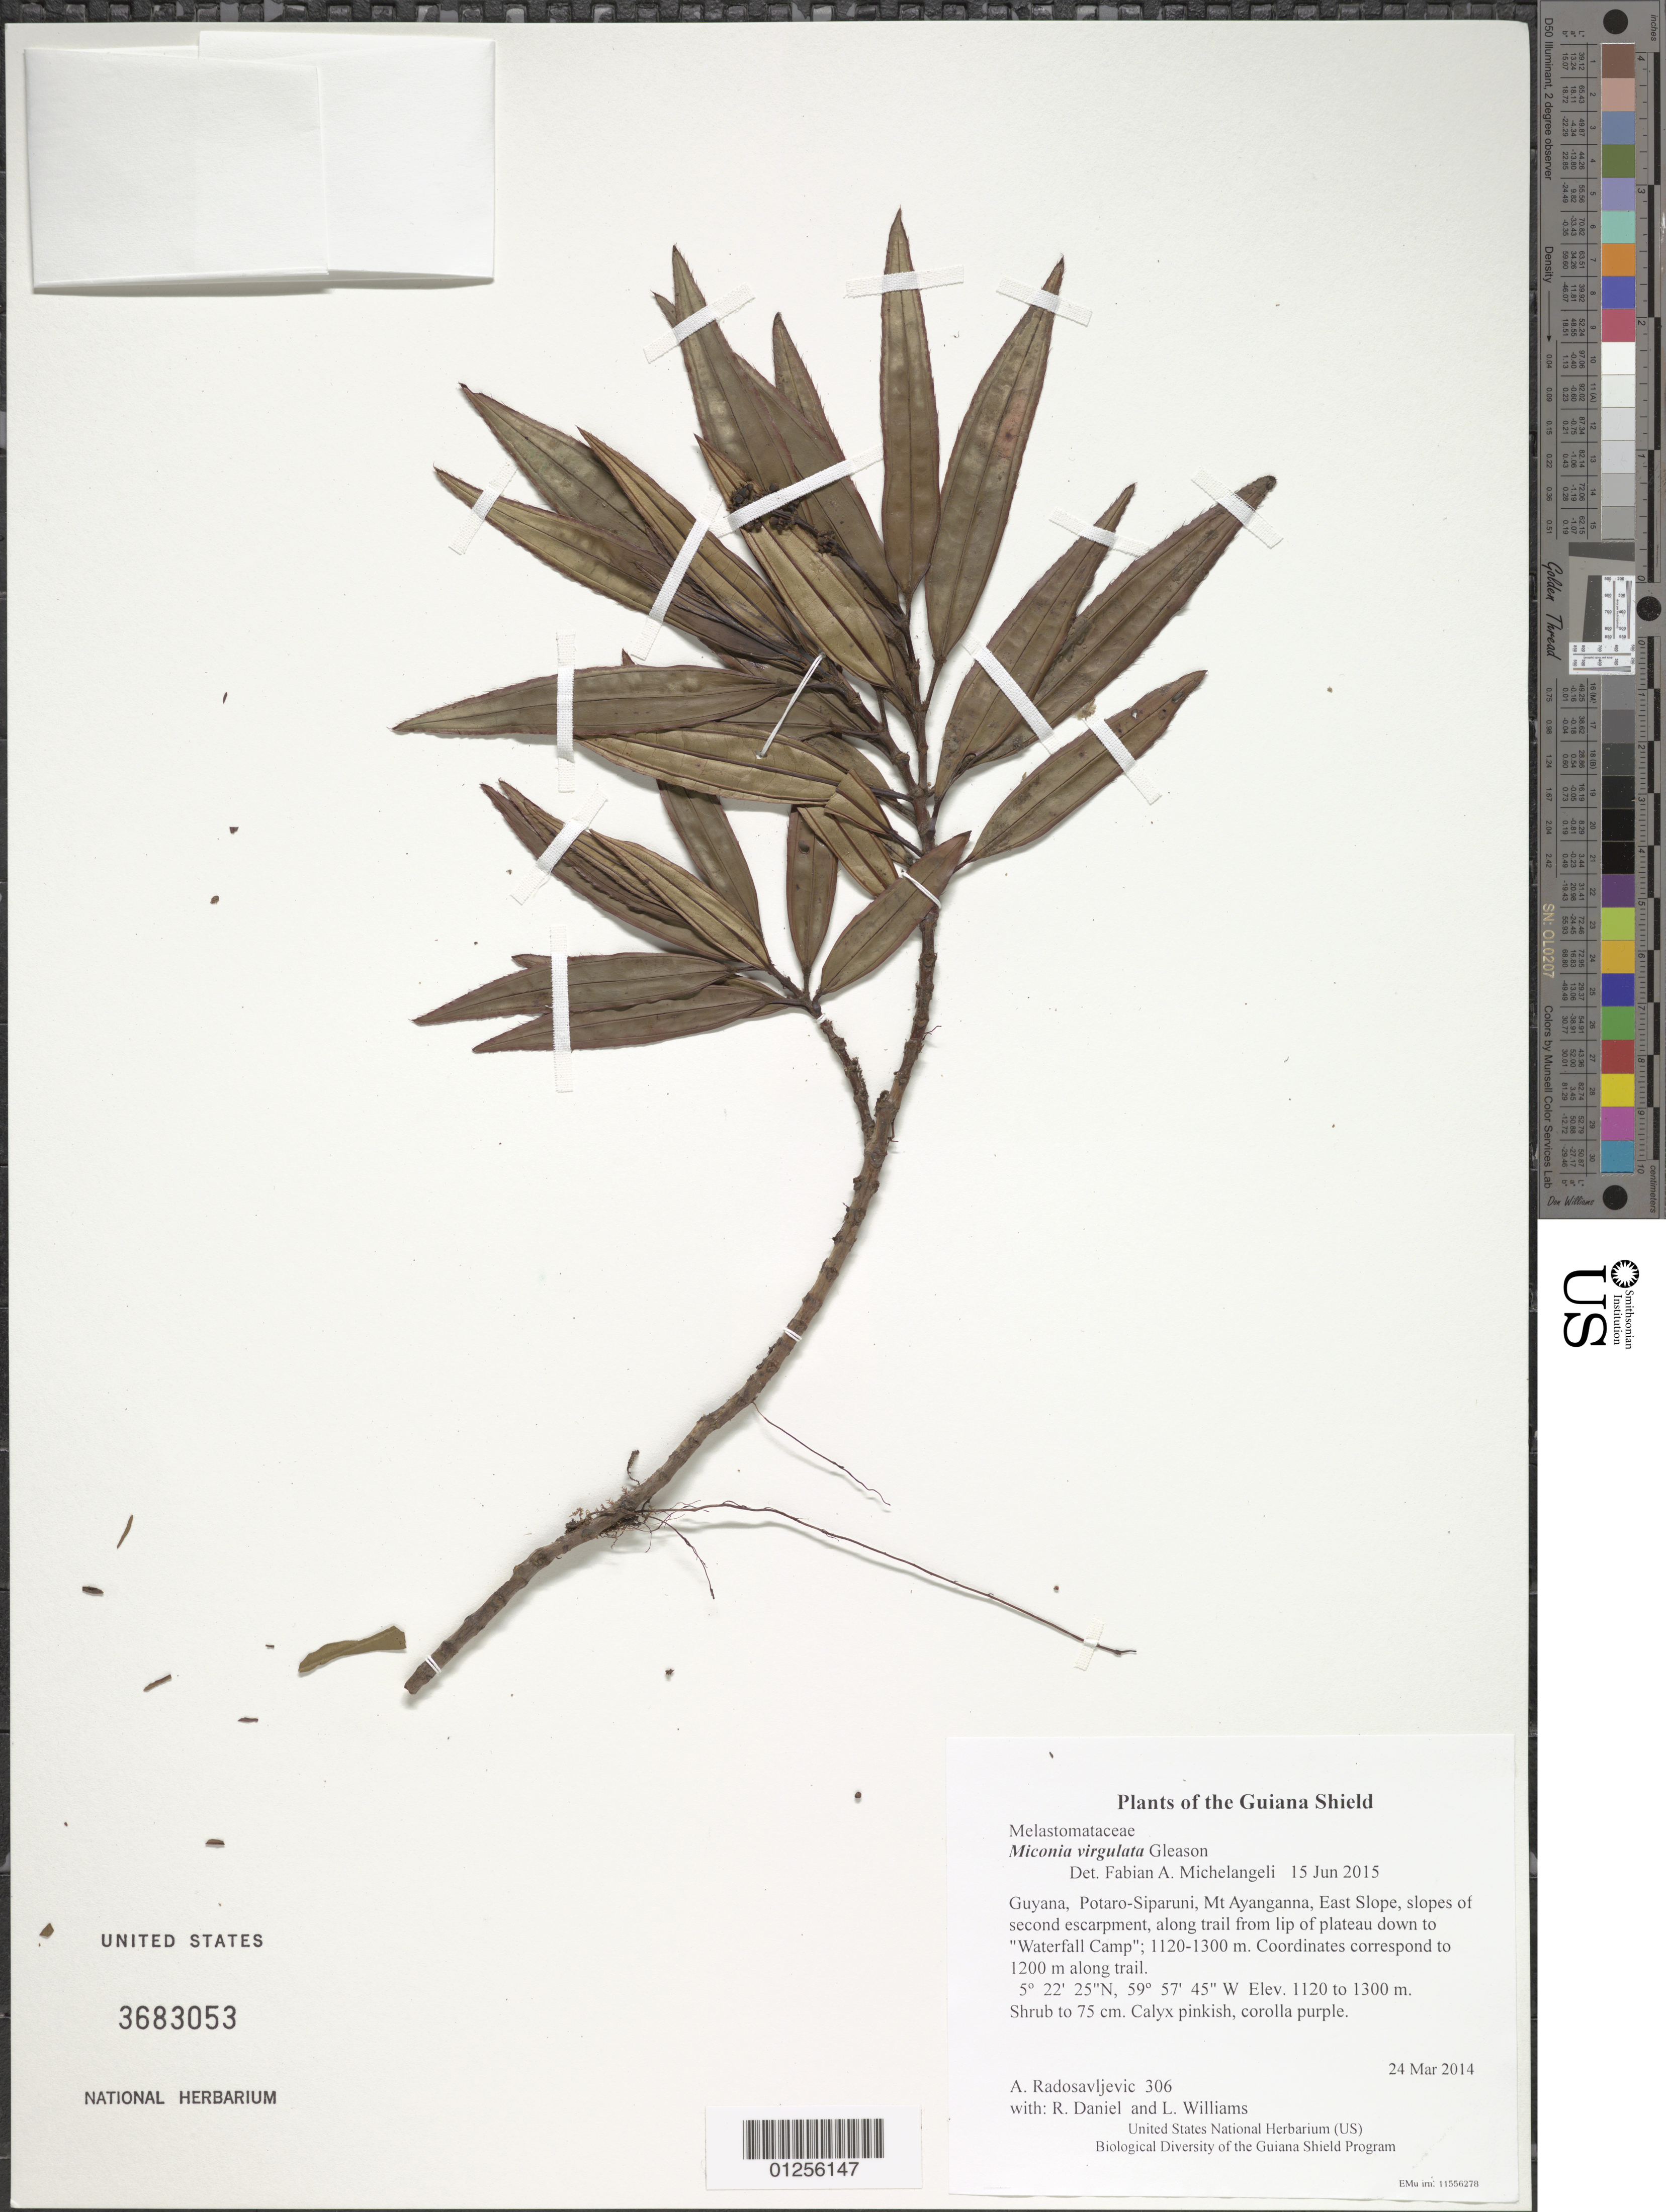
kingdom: Plantae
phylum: Tracheophyta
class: Magnoliopsida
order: Myrtales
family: Melastomataceae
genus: Miconia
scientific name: Miconia virgulata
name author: Gleason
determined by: Michelangeli, F. A.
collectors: A. Radosavljevic, R. Daniel & L. Williams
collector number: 306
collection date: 2014-03-24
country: Guyana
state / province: Potaro-Siparuni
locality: Mt Ayanganna, East Slope, slopes of second escarpment, along trail from lip of plateau down to "Waterfall Camp"; 1120-1300 m. Coordinates correspond to 1200 m along trail.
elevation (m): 1120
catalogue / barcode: US 3683053